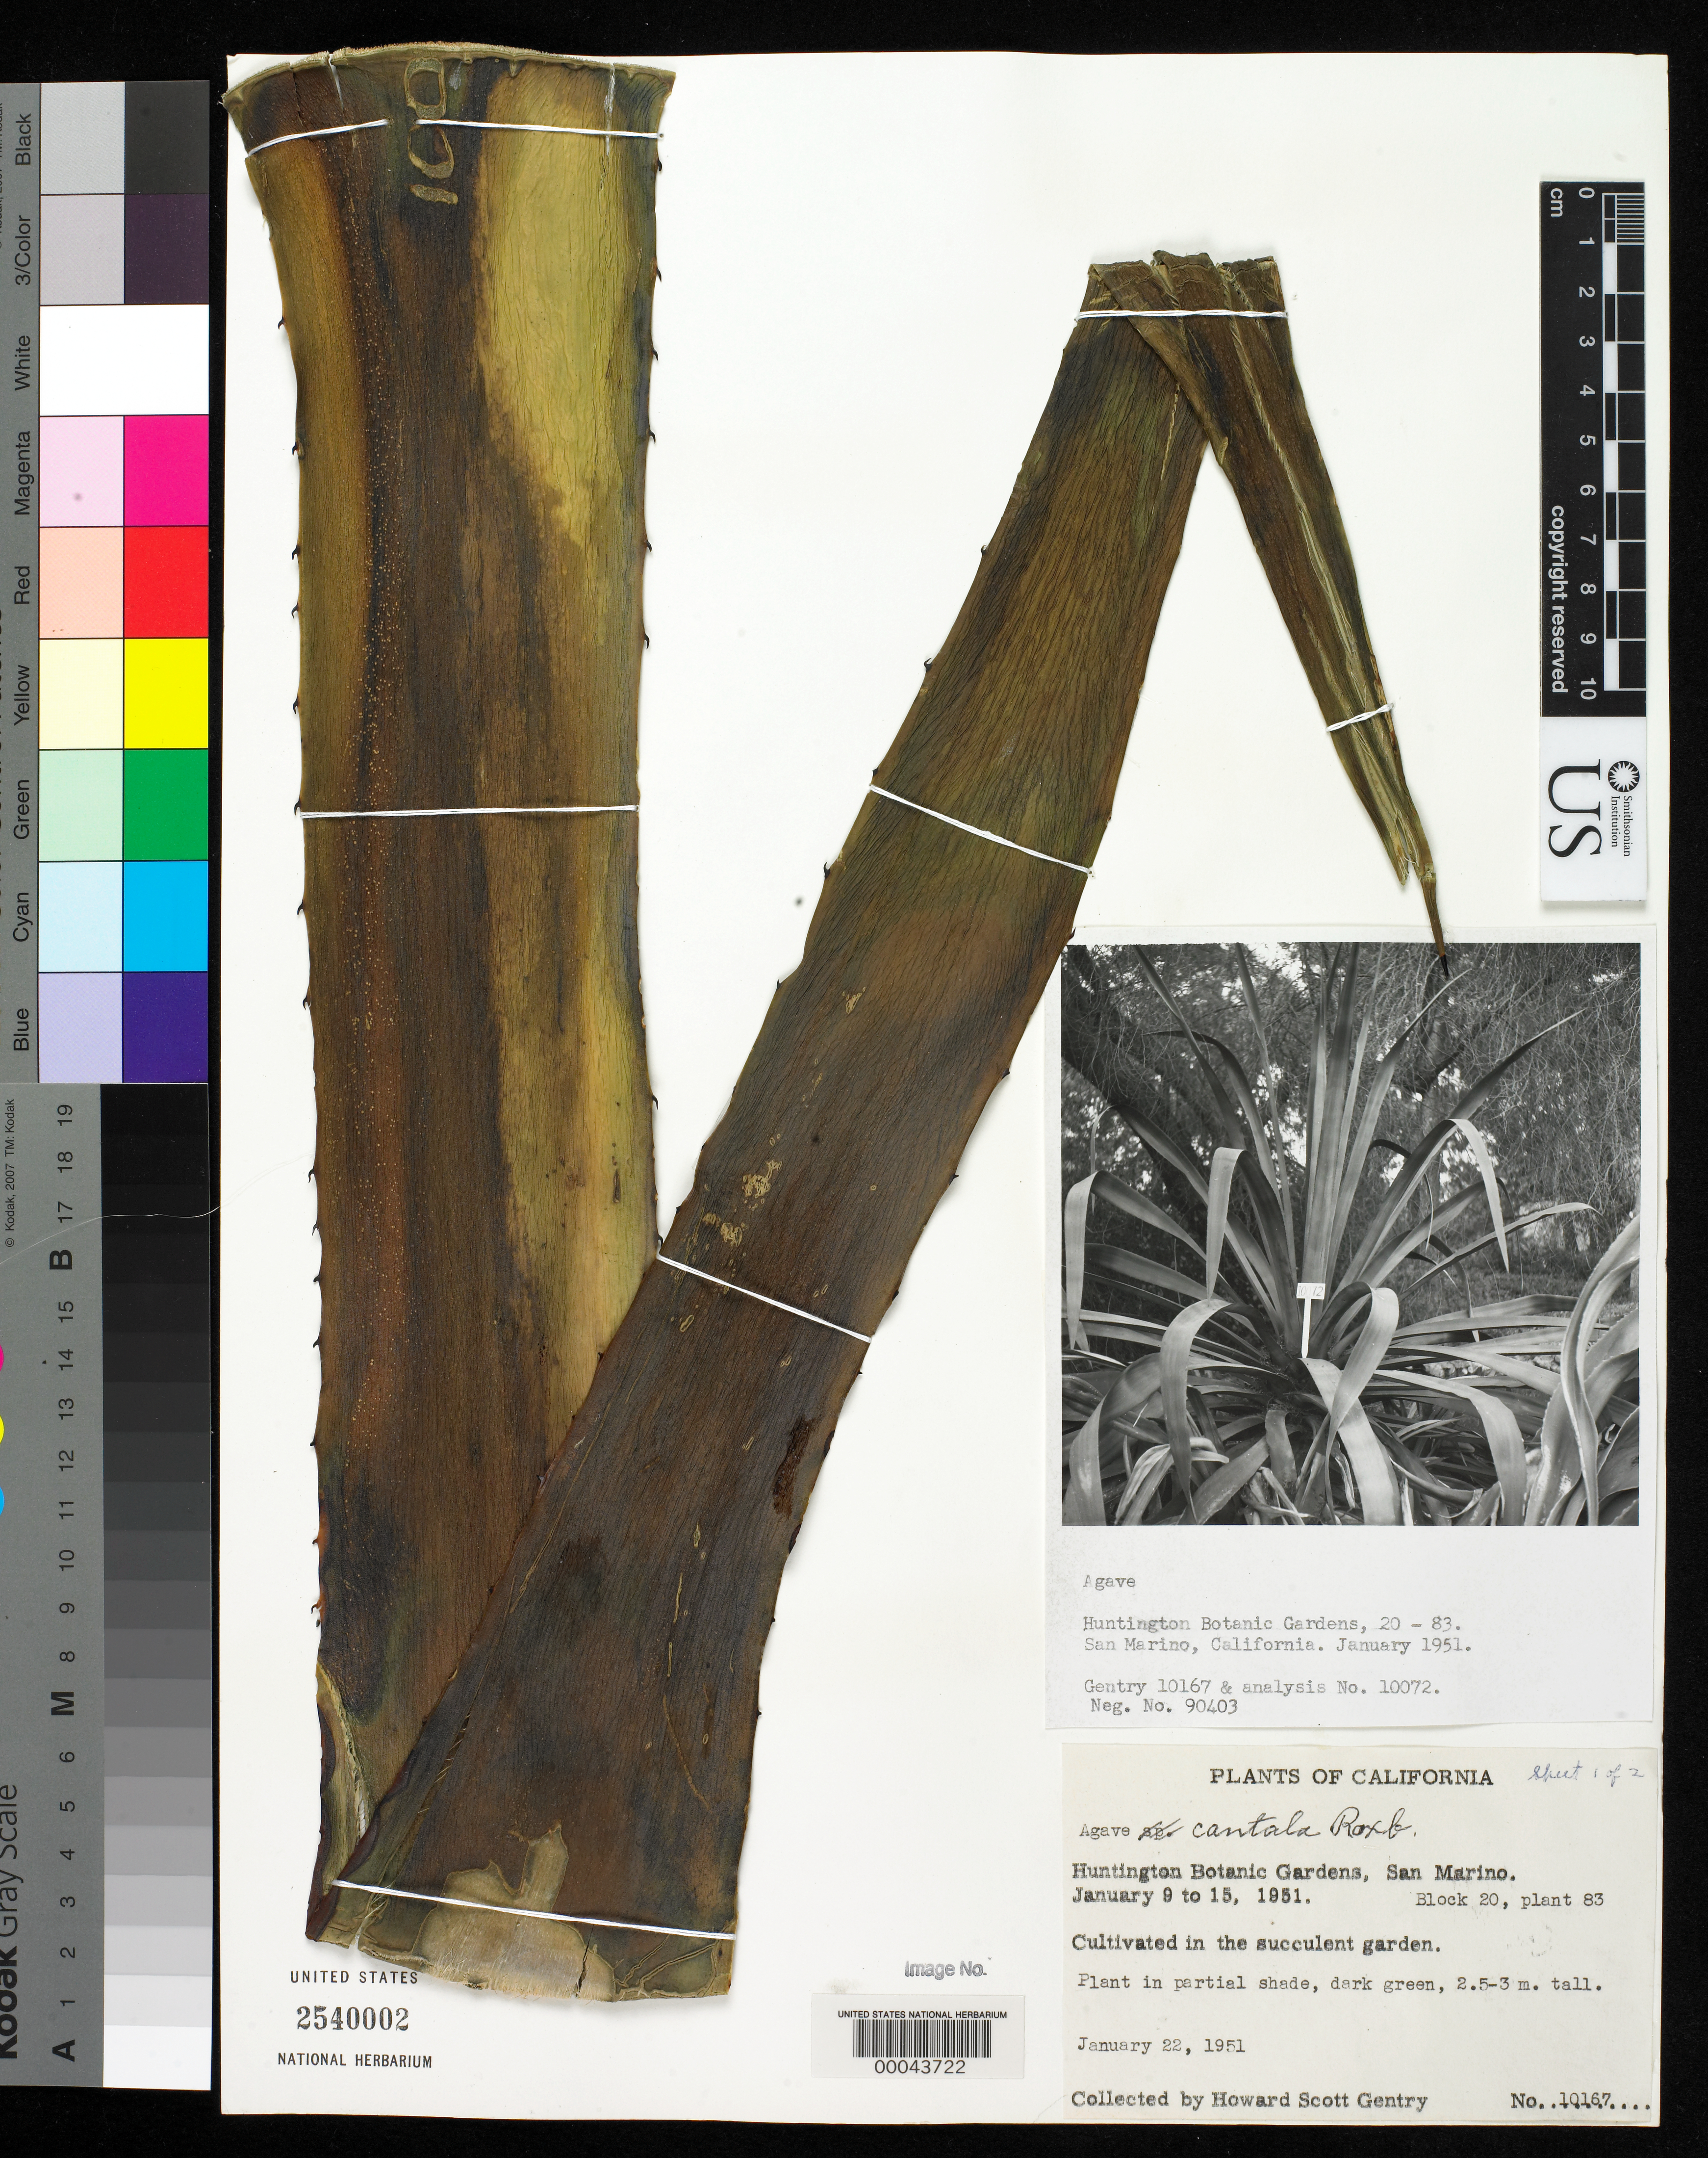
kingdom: Plantae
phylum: Tracheophyta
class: Liliopsida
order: Asparagales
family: Asparagaceae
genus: Agave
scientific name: Agave cantala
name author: (Haw.) Roxb. ex Salm-Dyck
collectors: H. S. Gentry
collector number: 10167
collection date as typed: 09 Jan 1951 to 15 Jan 1951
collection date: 1951-01-09/1951-01-15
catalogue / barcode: US 2540002